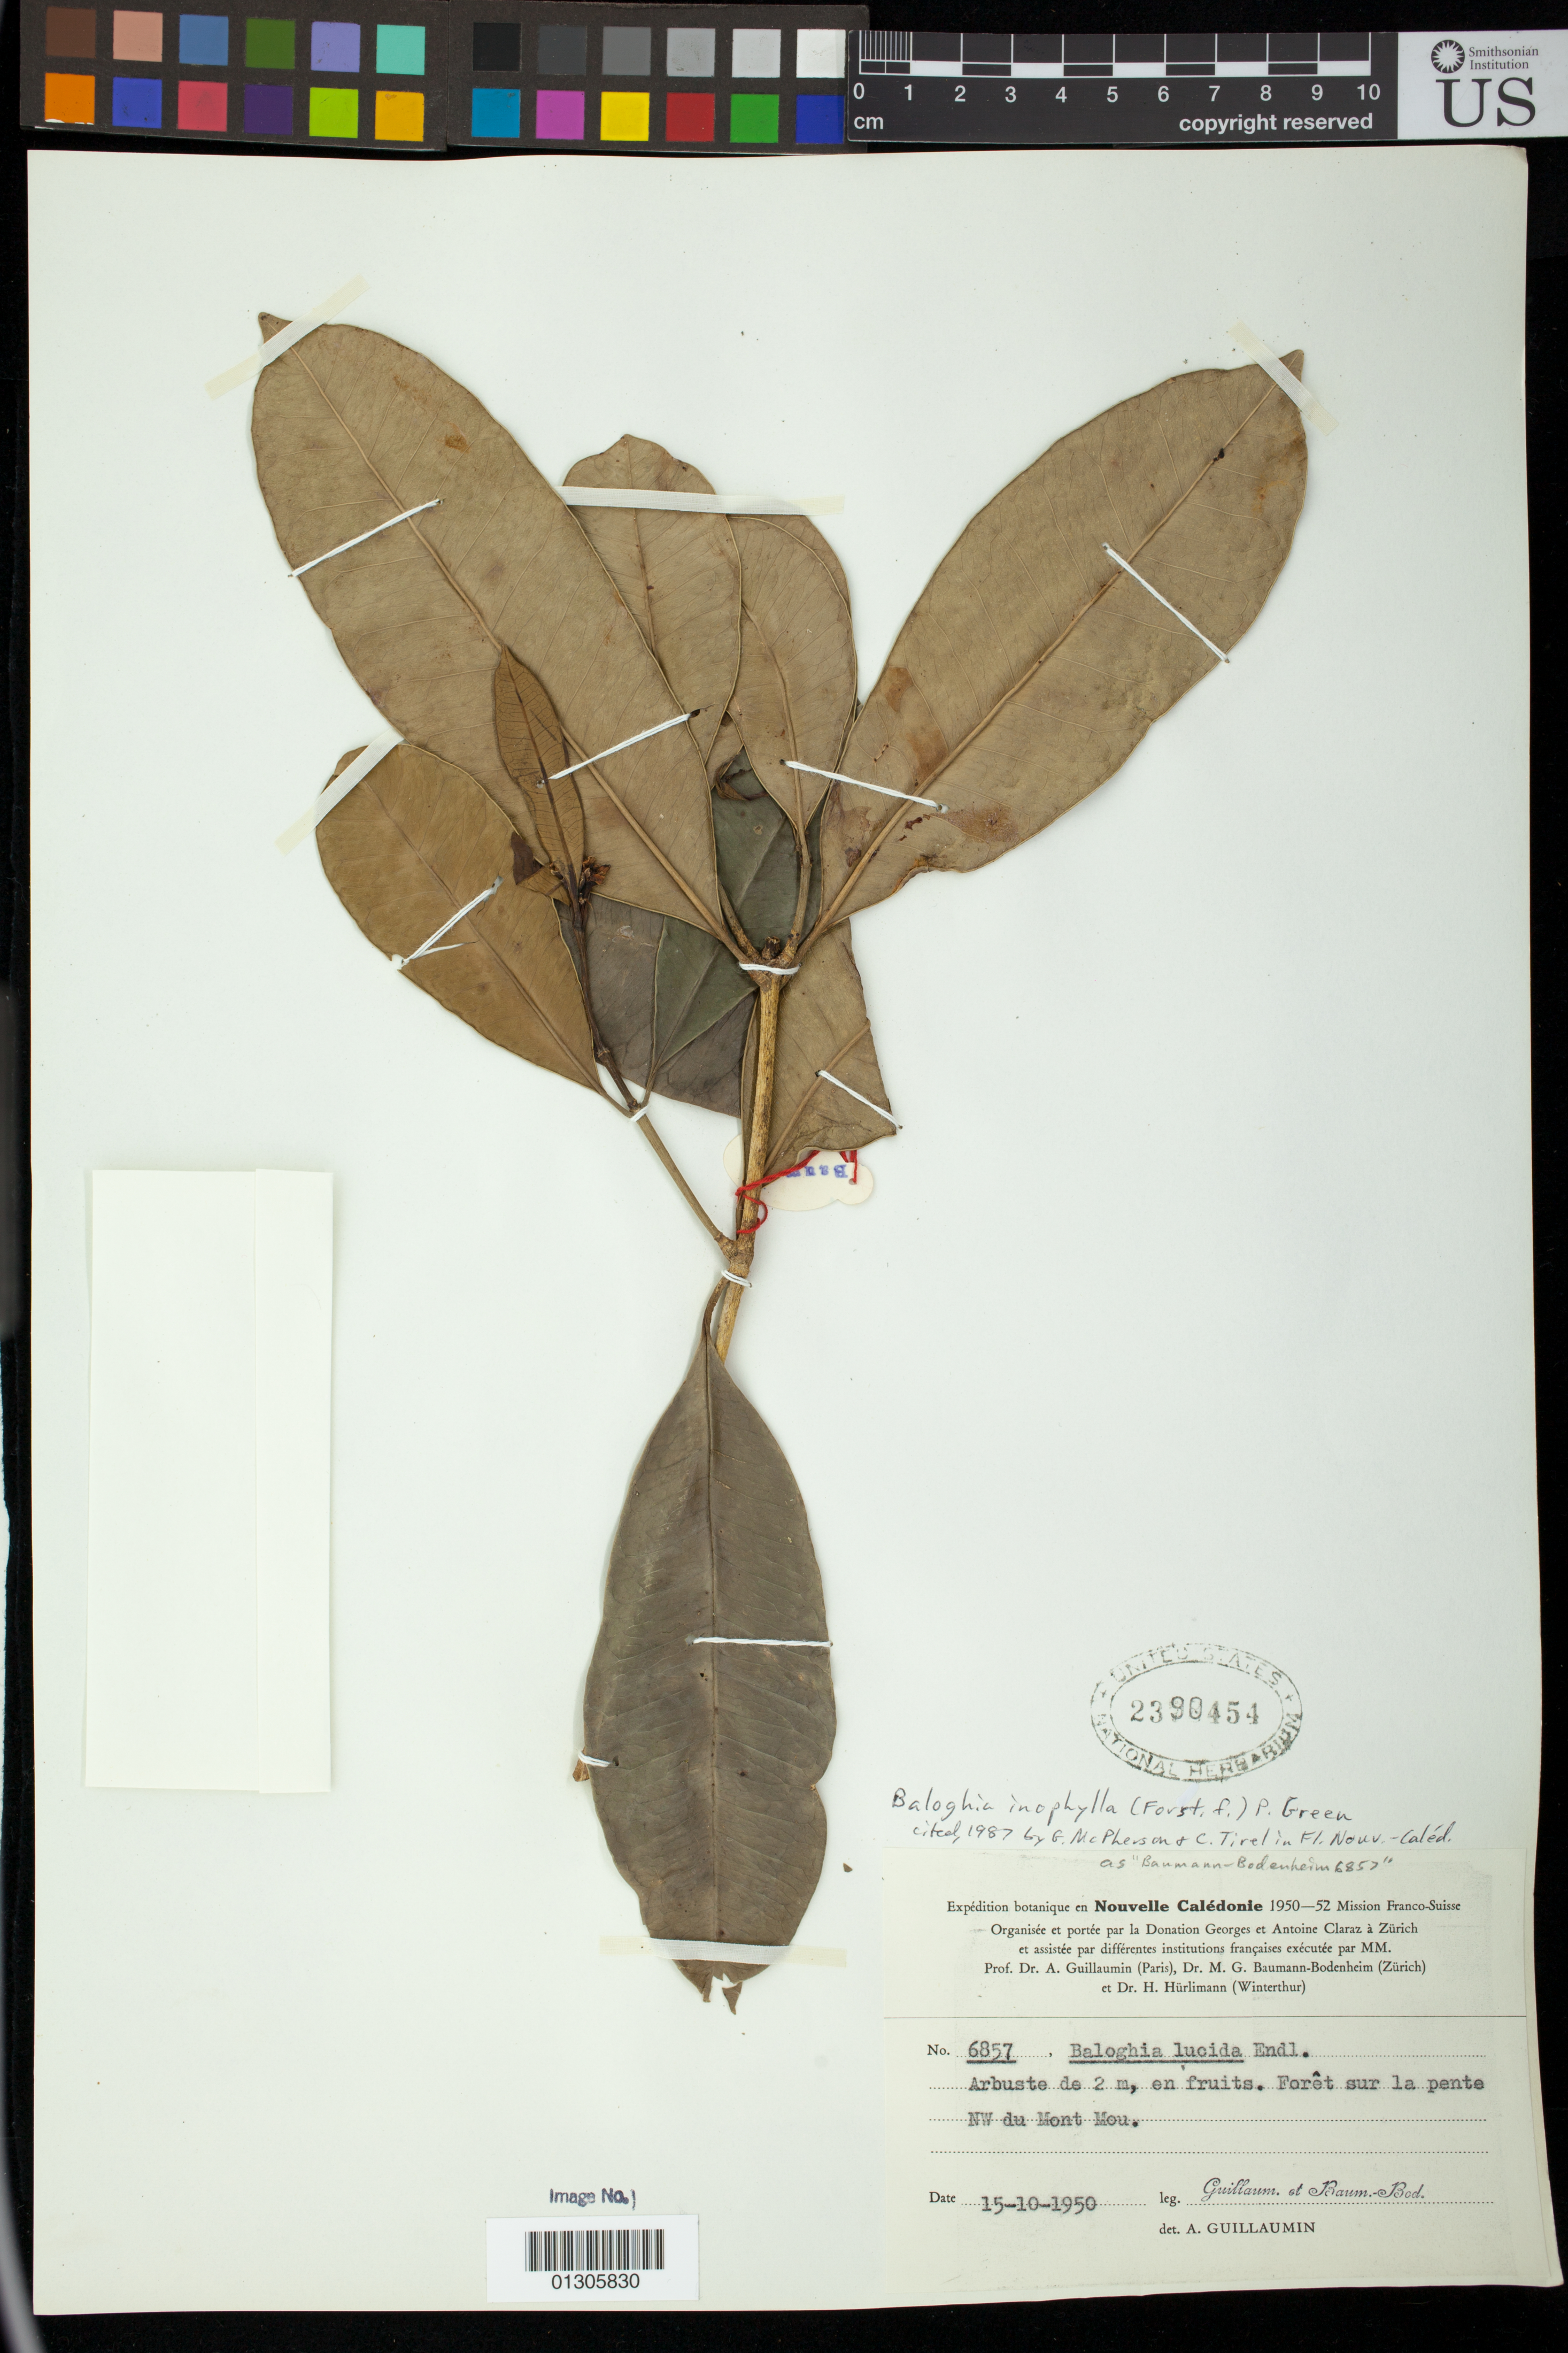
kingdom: Plantae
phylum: Tracheophyta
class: Magnoliopsida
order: Malpighiales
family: Euphorbiaceae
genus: Baloghia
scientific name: Baloghia inophylla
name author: (G. Forst.) P.S. Green ex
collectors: M. G. Baumann-Bodenheim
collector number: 6857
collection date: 1950-10-15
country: New Caledonia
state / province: Sud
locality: NW du Mont Mou.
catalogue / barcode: US 2390454